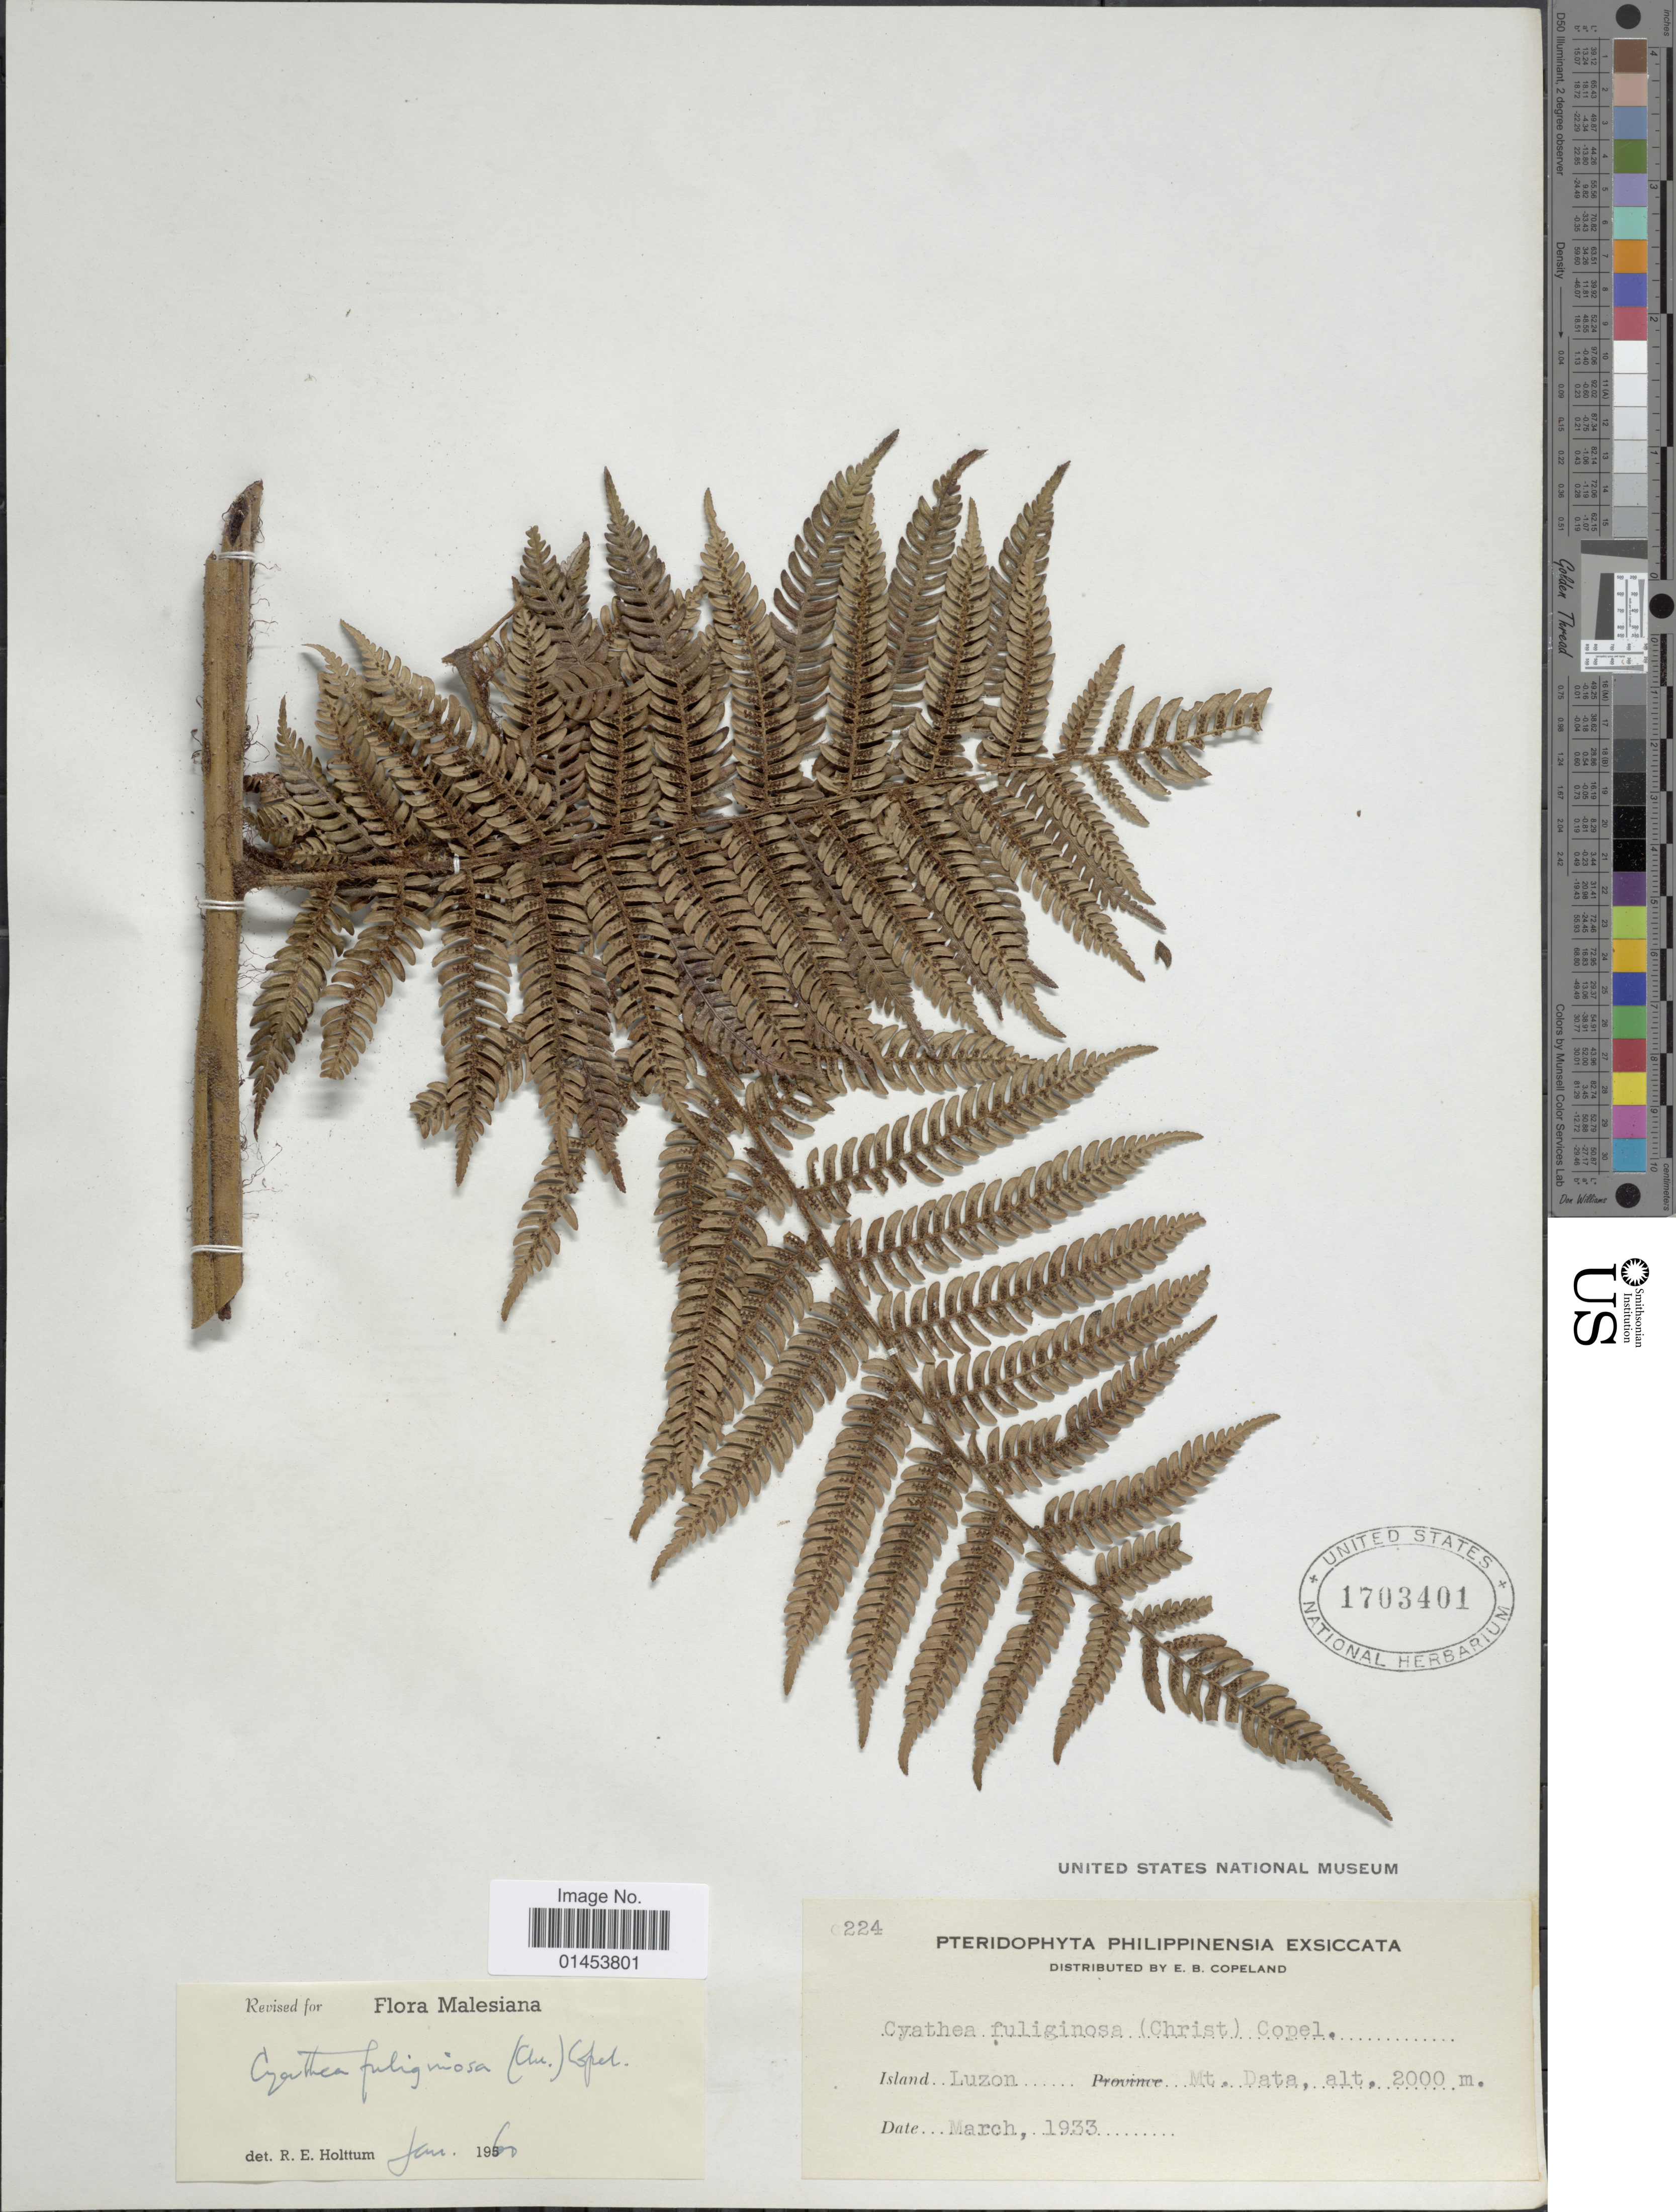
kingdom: Plantae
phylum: Tracheophyta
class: Polypodiopsida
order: Cyatheales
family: Cyatheaceae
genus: Cyathea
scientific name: Cyathea fuliginosa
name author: (Christ) Copel.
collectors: E. B. Copeland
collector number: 224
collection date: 1933-03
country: Philippines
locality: Island Luzon, Mt. Data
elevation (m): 2000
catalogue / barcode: US 1703401